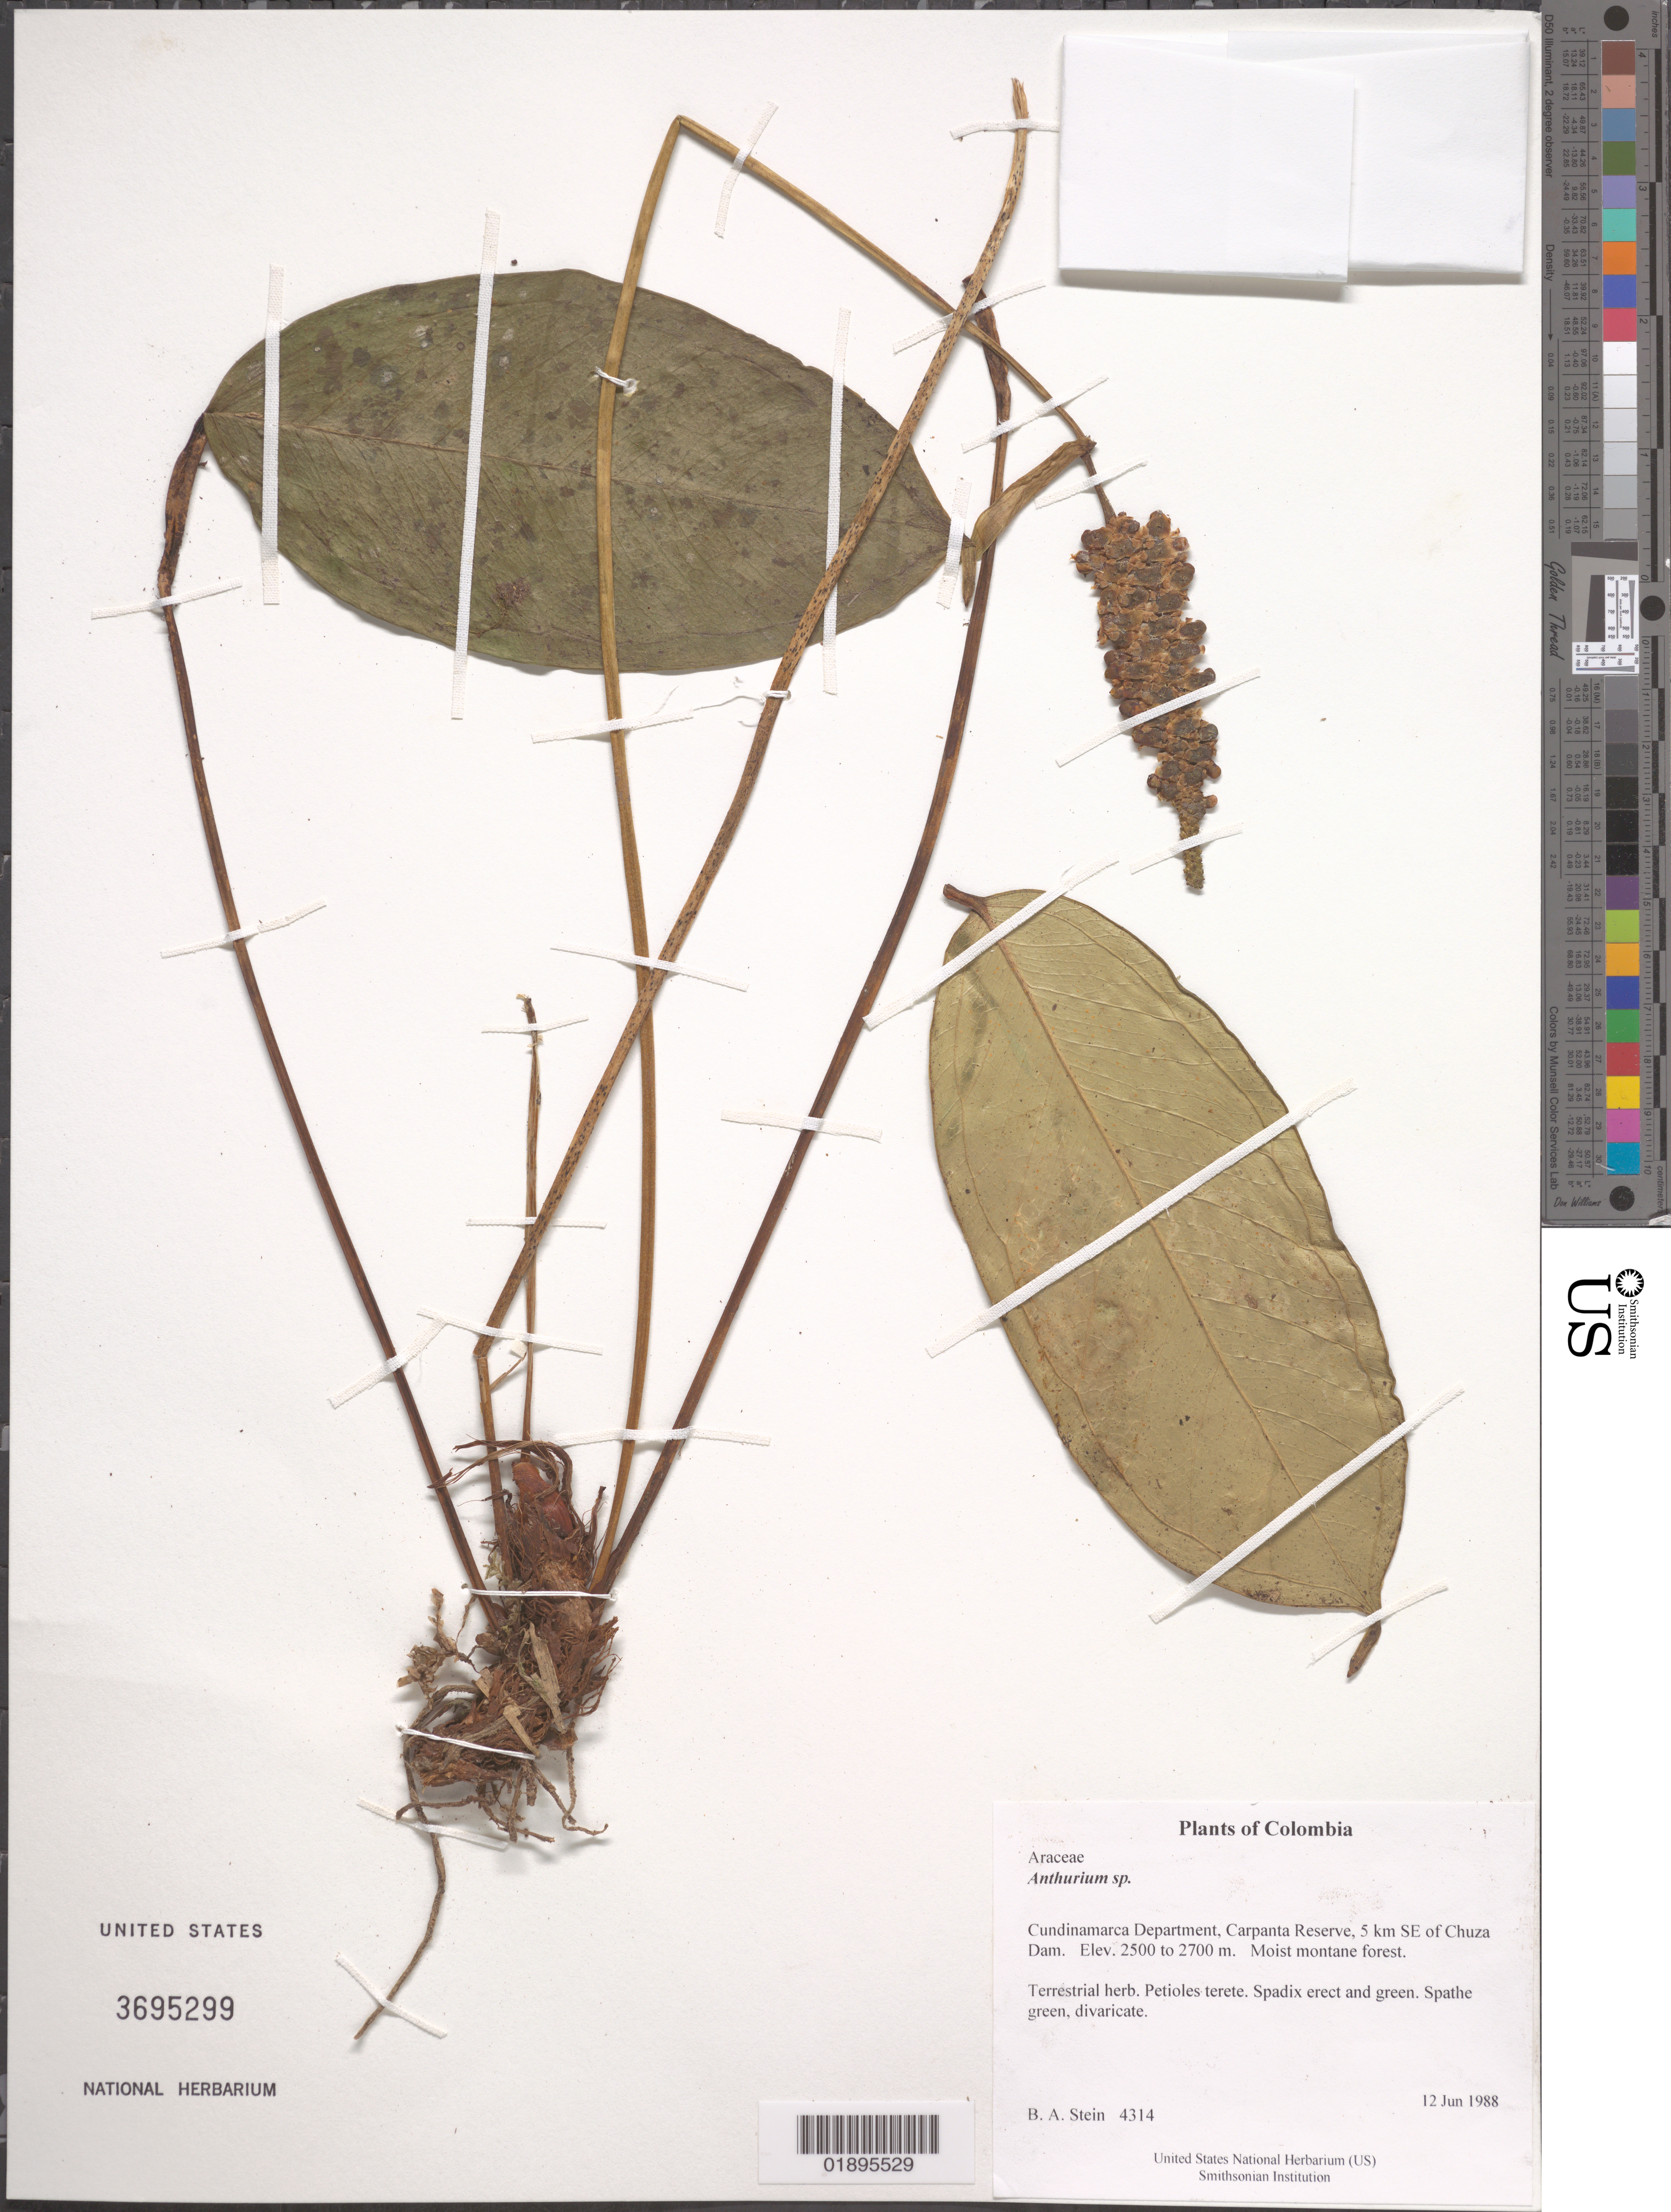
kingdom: Plantae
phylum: Tracheophyta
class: Liliopsida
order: Alismatales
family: Araceae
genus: Anthurium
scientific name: Anthurium sp.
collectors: B. A. Stein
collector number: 4314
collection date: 1988-06-12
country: Colombia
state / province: Cundinamarca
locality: Carpanta Reserve, 5 km SE of Chuza Dam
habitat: Moist montane forest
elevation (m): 2500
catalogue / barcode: US 3695299